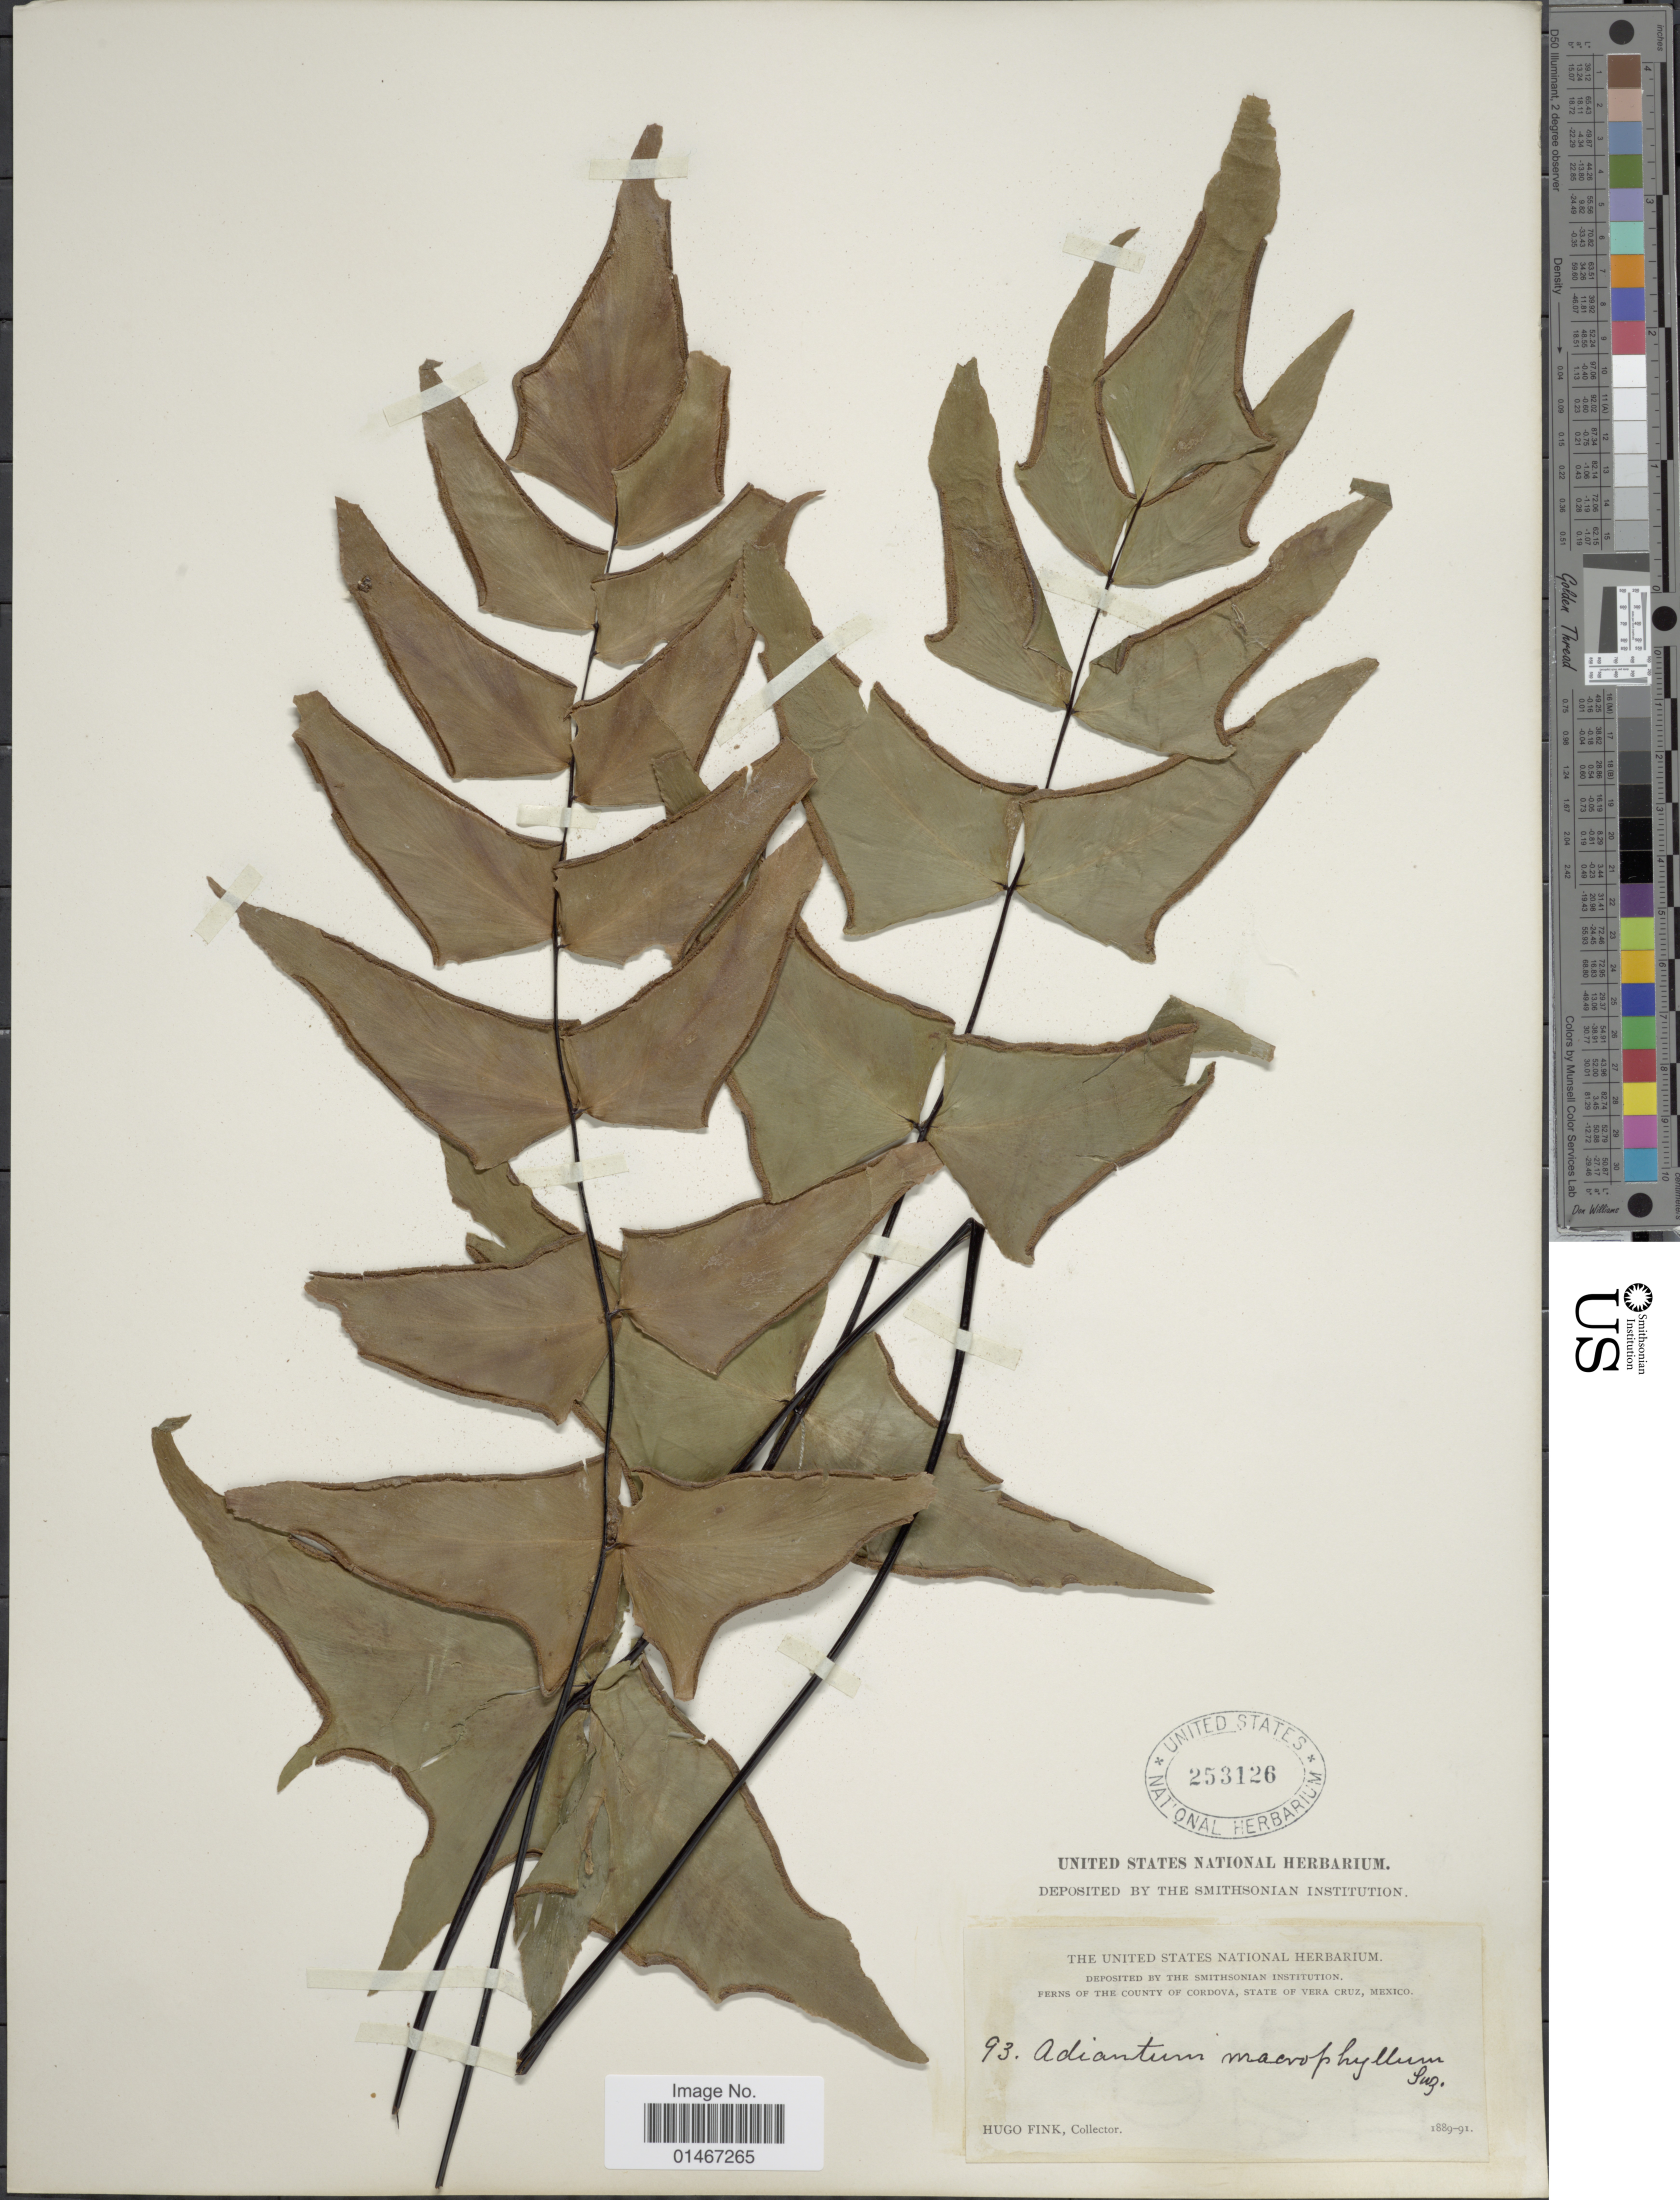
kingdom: Plantae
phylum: Tracheophyta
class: Polypodiopsida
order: Polypodiales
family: Pteridaceae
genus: Adiantum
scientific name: Adiantum macrophyllum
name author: Sw.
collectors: H. Finck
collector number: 93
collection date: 1889/1891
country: Mexico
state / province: Veracruz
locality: Ferns of the County of Cordova, State of Vera Cruz.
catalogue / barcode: US 253126